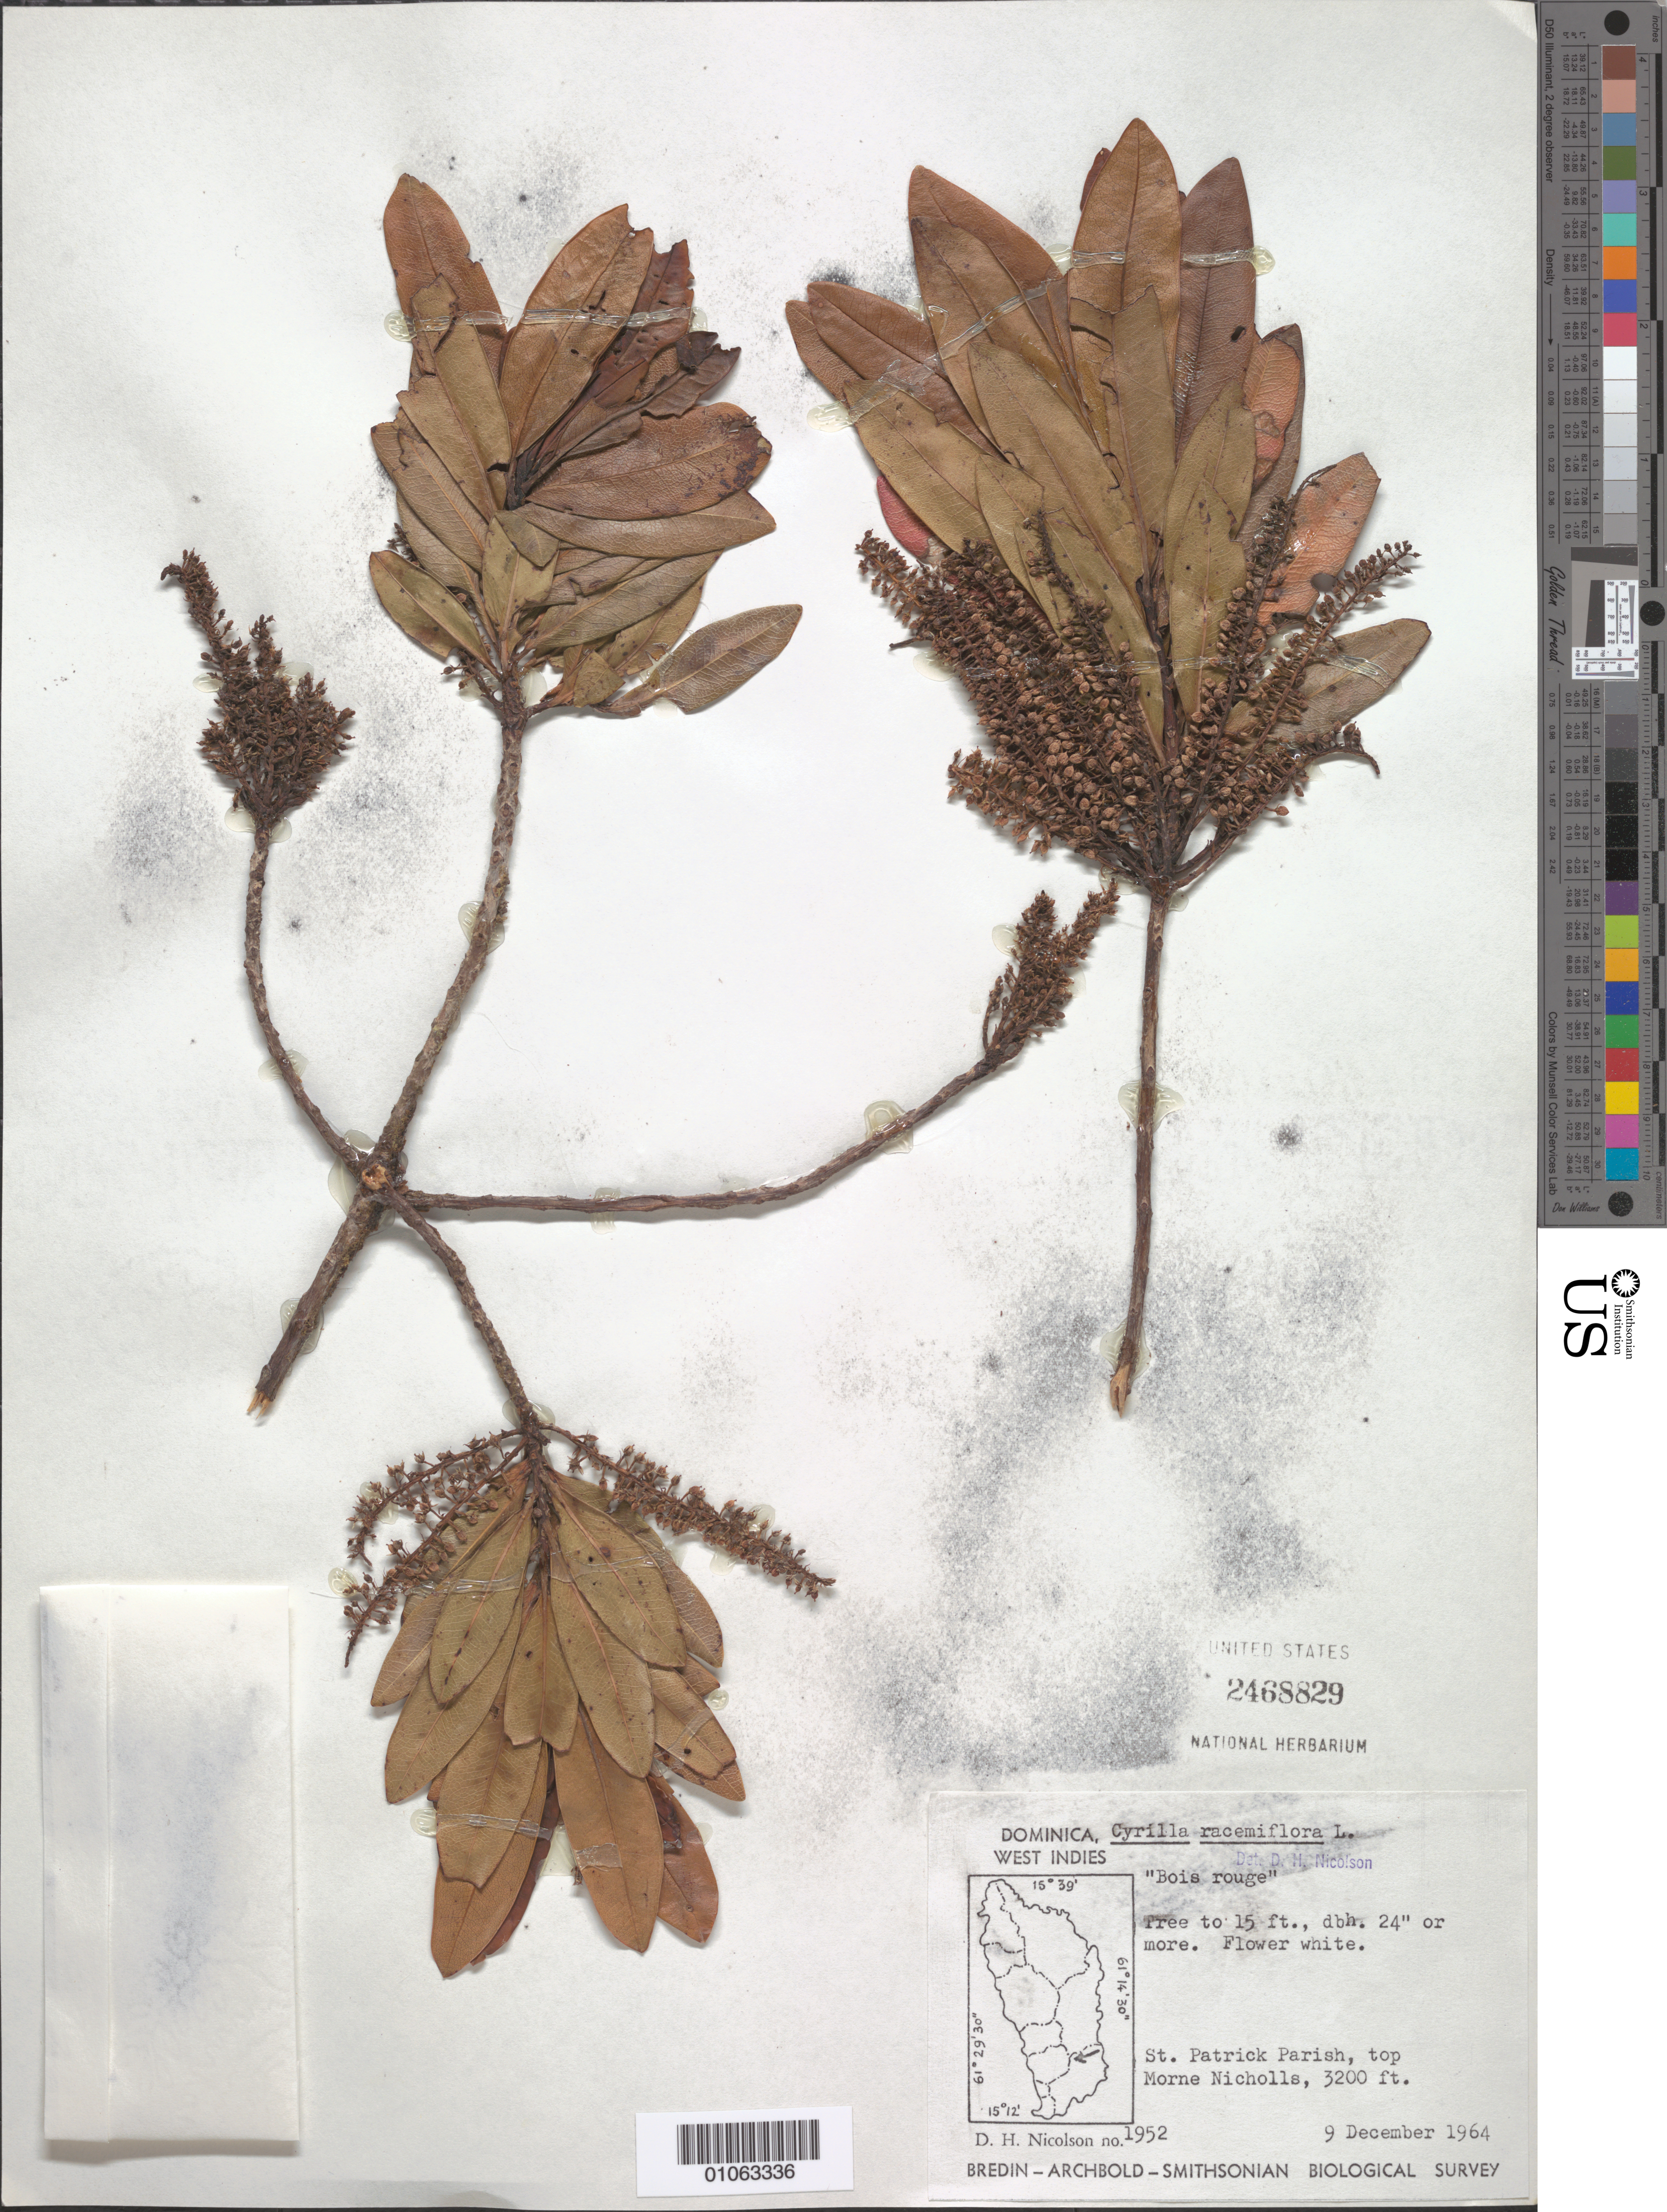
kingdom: Plantae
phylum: Tracheophyta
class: Magnoliopsida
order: Ericales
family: Cyrillaceae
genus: Cyrilla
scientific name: Cyrilla racemiflora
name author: L.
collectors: D. H. Nicolson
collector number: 1952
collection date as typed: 09 Dec 1964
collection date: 1964-12-09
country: Dominica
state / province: St. Patrick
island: Dominica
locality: Top Morne Nicholls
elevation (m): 975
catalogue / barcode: US 2468829